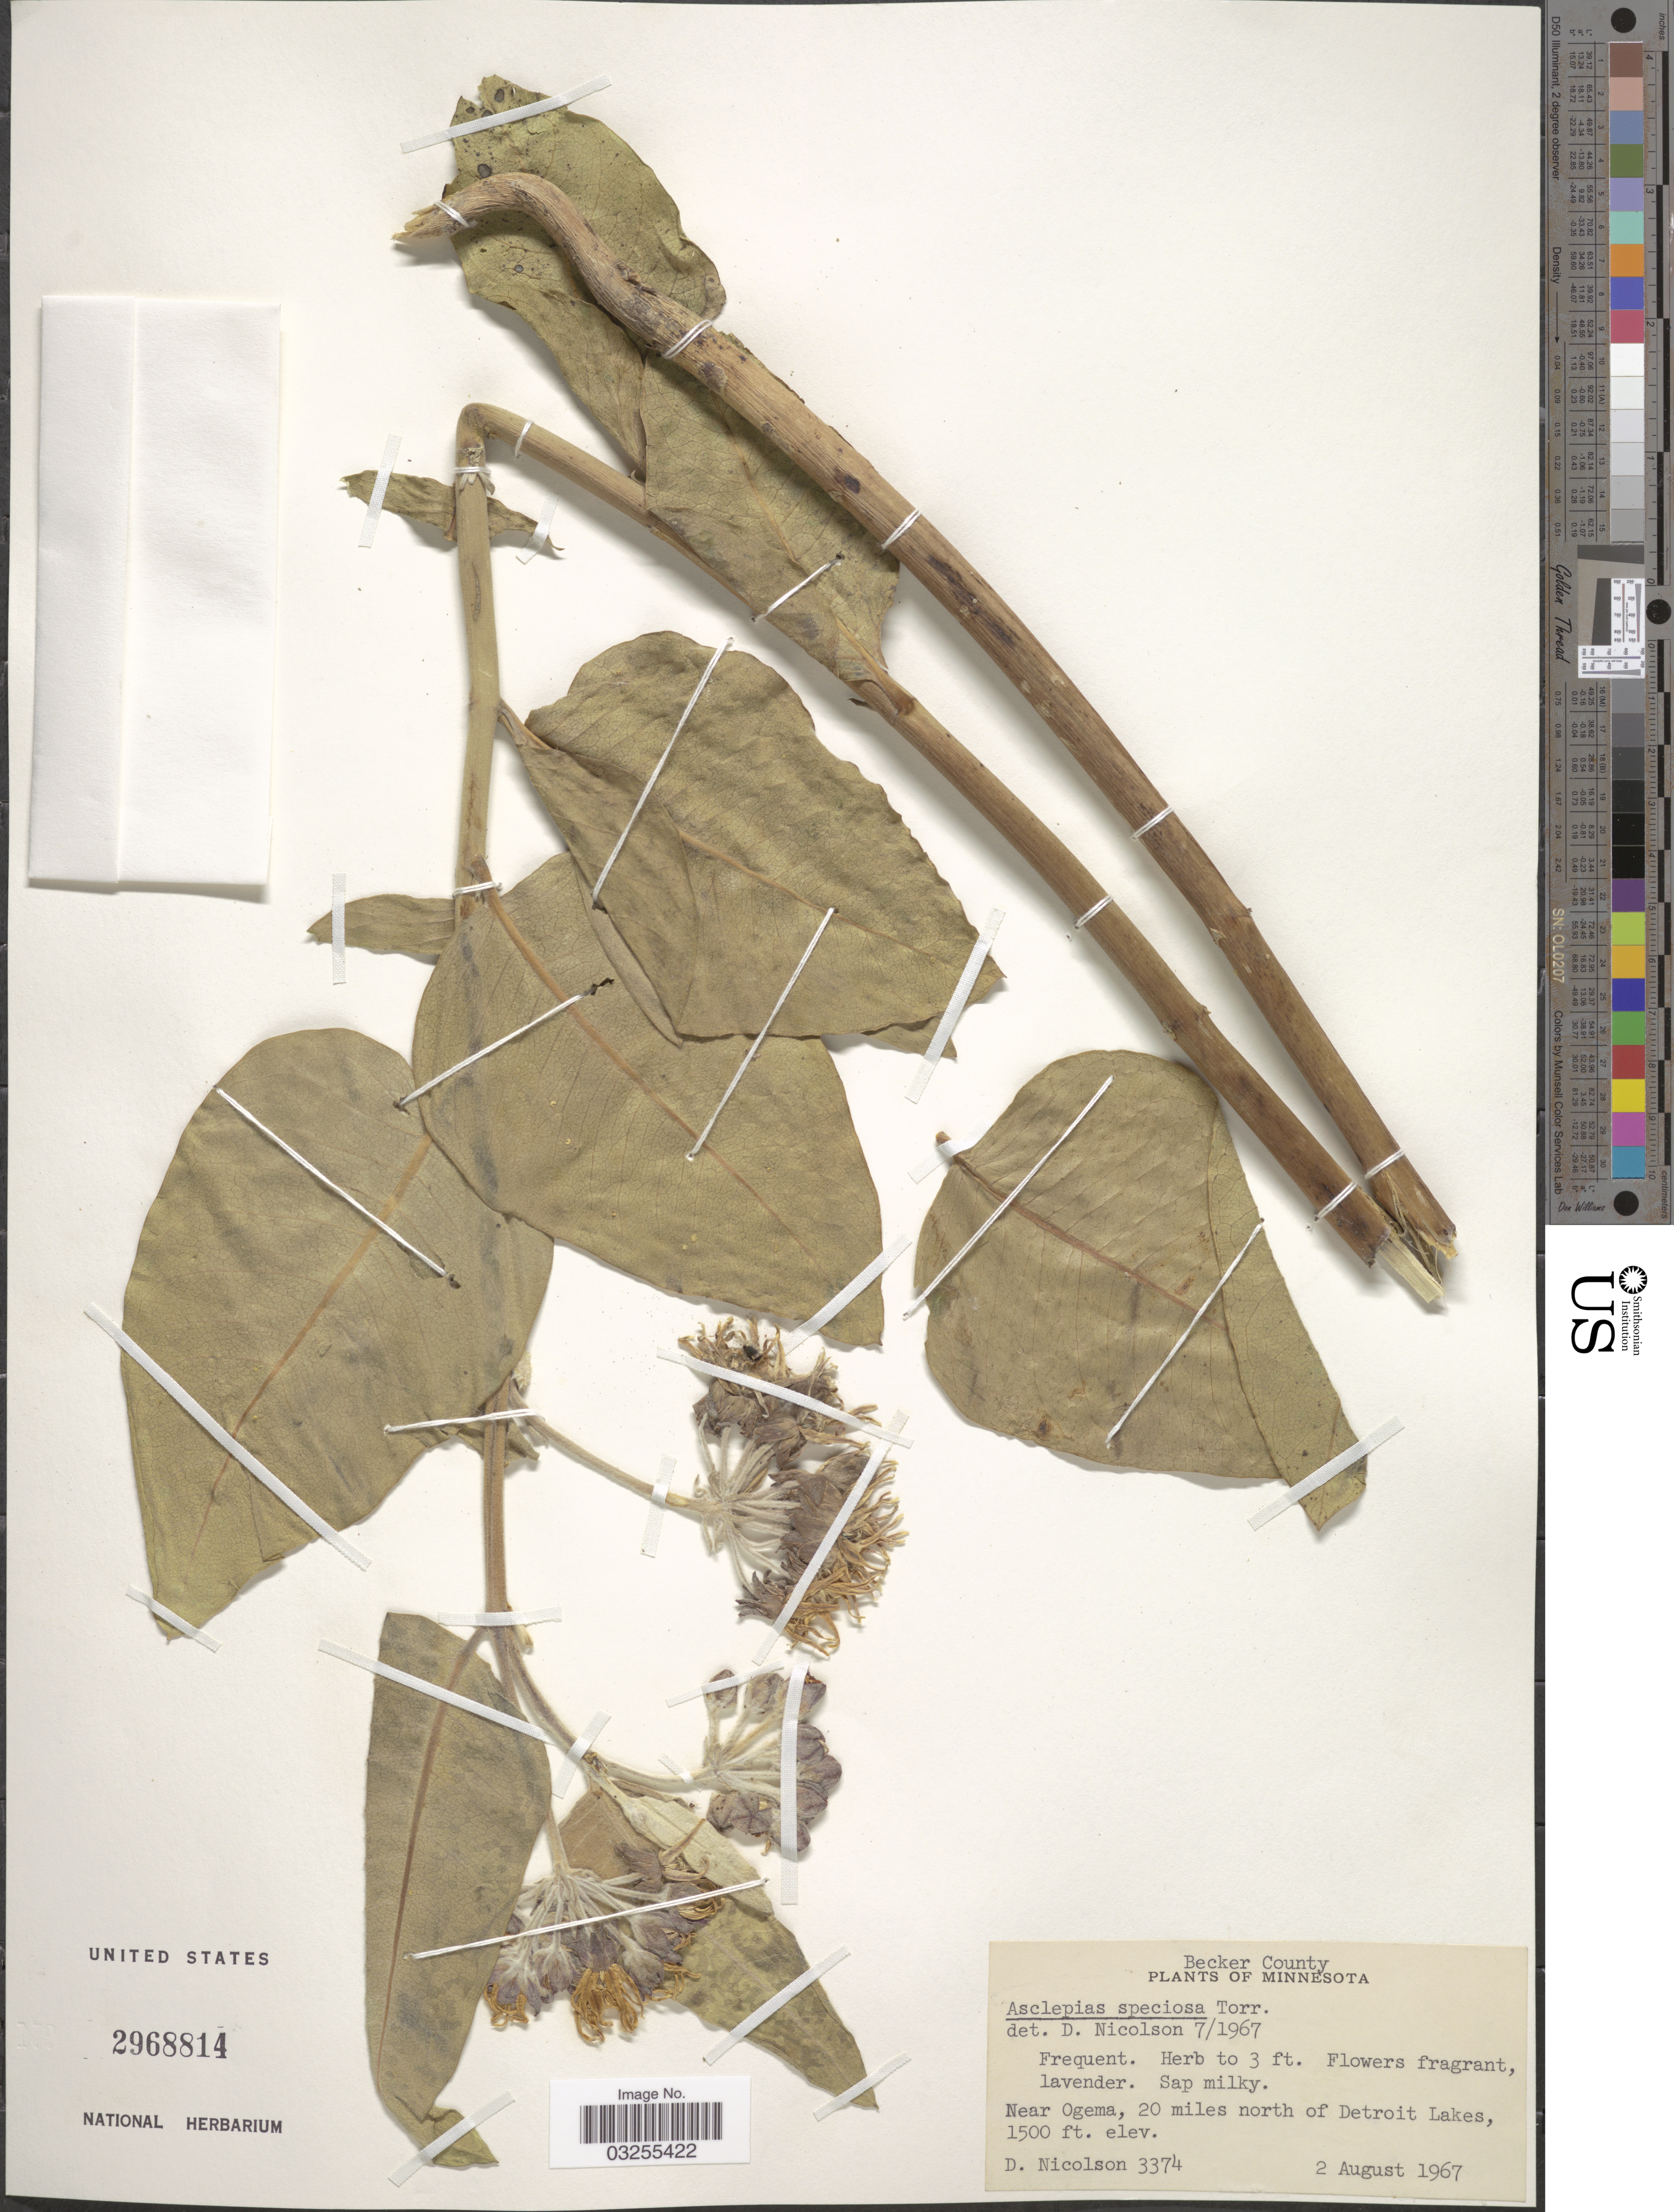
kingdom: Plantae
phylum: Tracheophyta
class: Magnoliopsida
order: Gentianales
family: Apocynaceae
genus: Asclepias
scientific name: Asclepias speciosa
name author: Torr.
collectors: D. H. Nicolson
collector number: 3374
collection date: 1967-08-02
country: United States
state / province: Minnesota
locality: Becker County, Near Ogema, 20 miles north of Detroit Lakes.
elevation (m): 457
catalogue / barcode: US 2968814